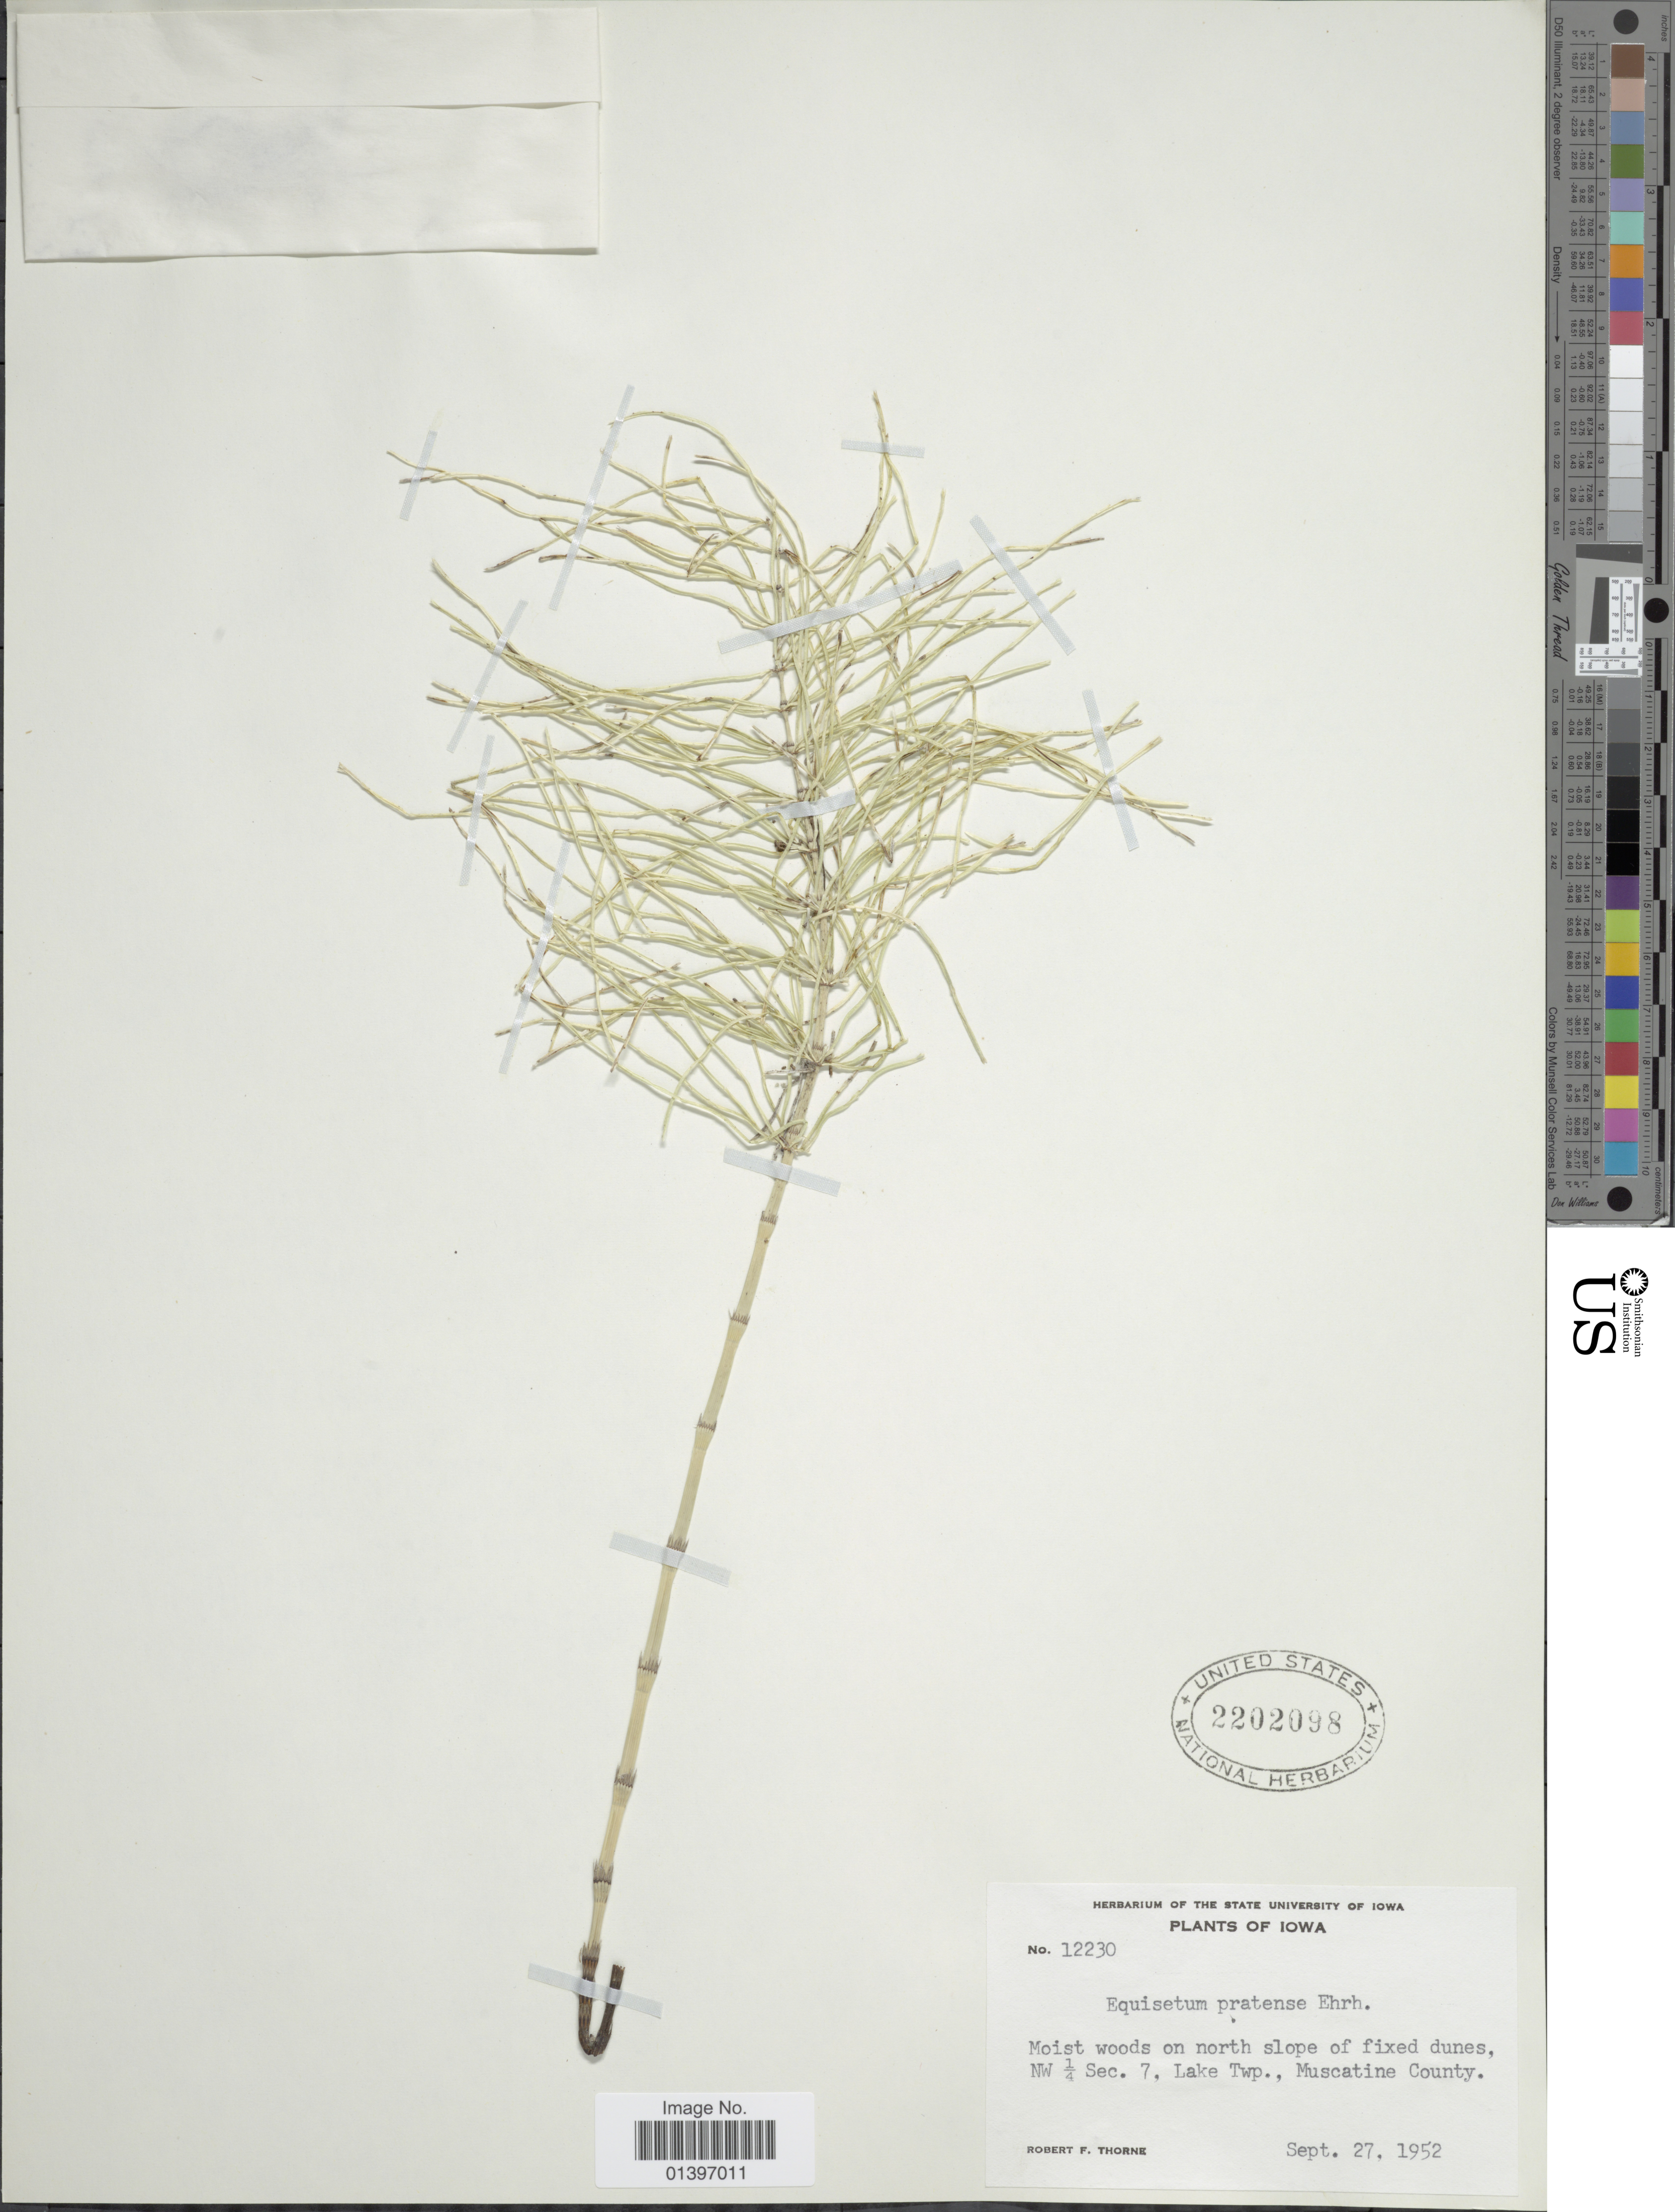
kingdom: Plantae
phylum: Tracheophyta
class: Polypodiopsida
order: Equisetales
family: Equisetaceae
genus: Equisetum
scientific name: Equisetum pratense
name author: Ehrh.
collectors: R. F. Thorne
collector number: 12230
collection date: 1952-09-27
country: United States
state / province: Iowa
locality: Moist woods on north slope of fixed dunes, NW¼ Sec. 7, Lake Twp, Muscatine County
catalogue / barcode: US 2202098